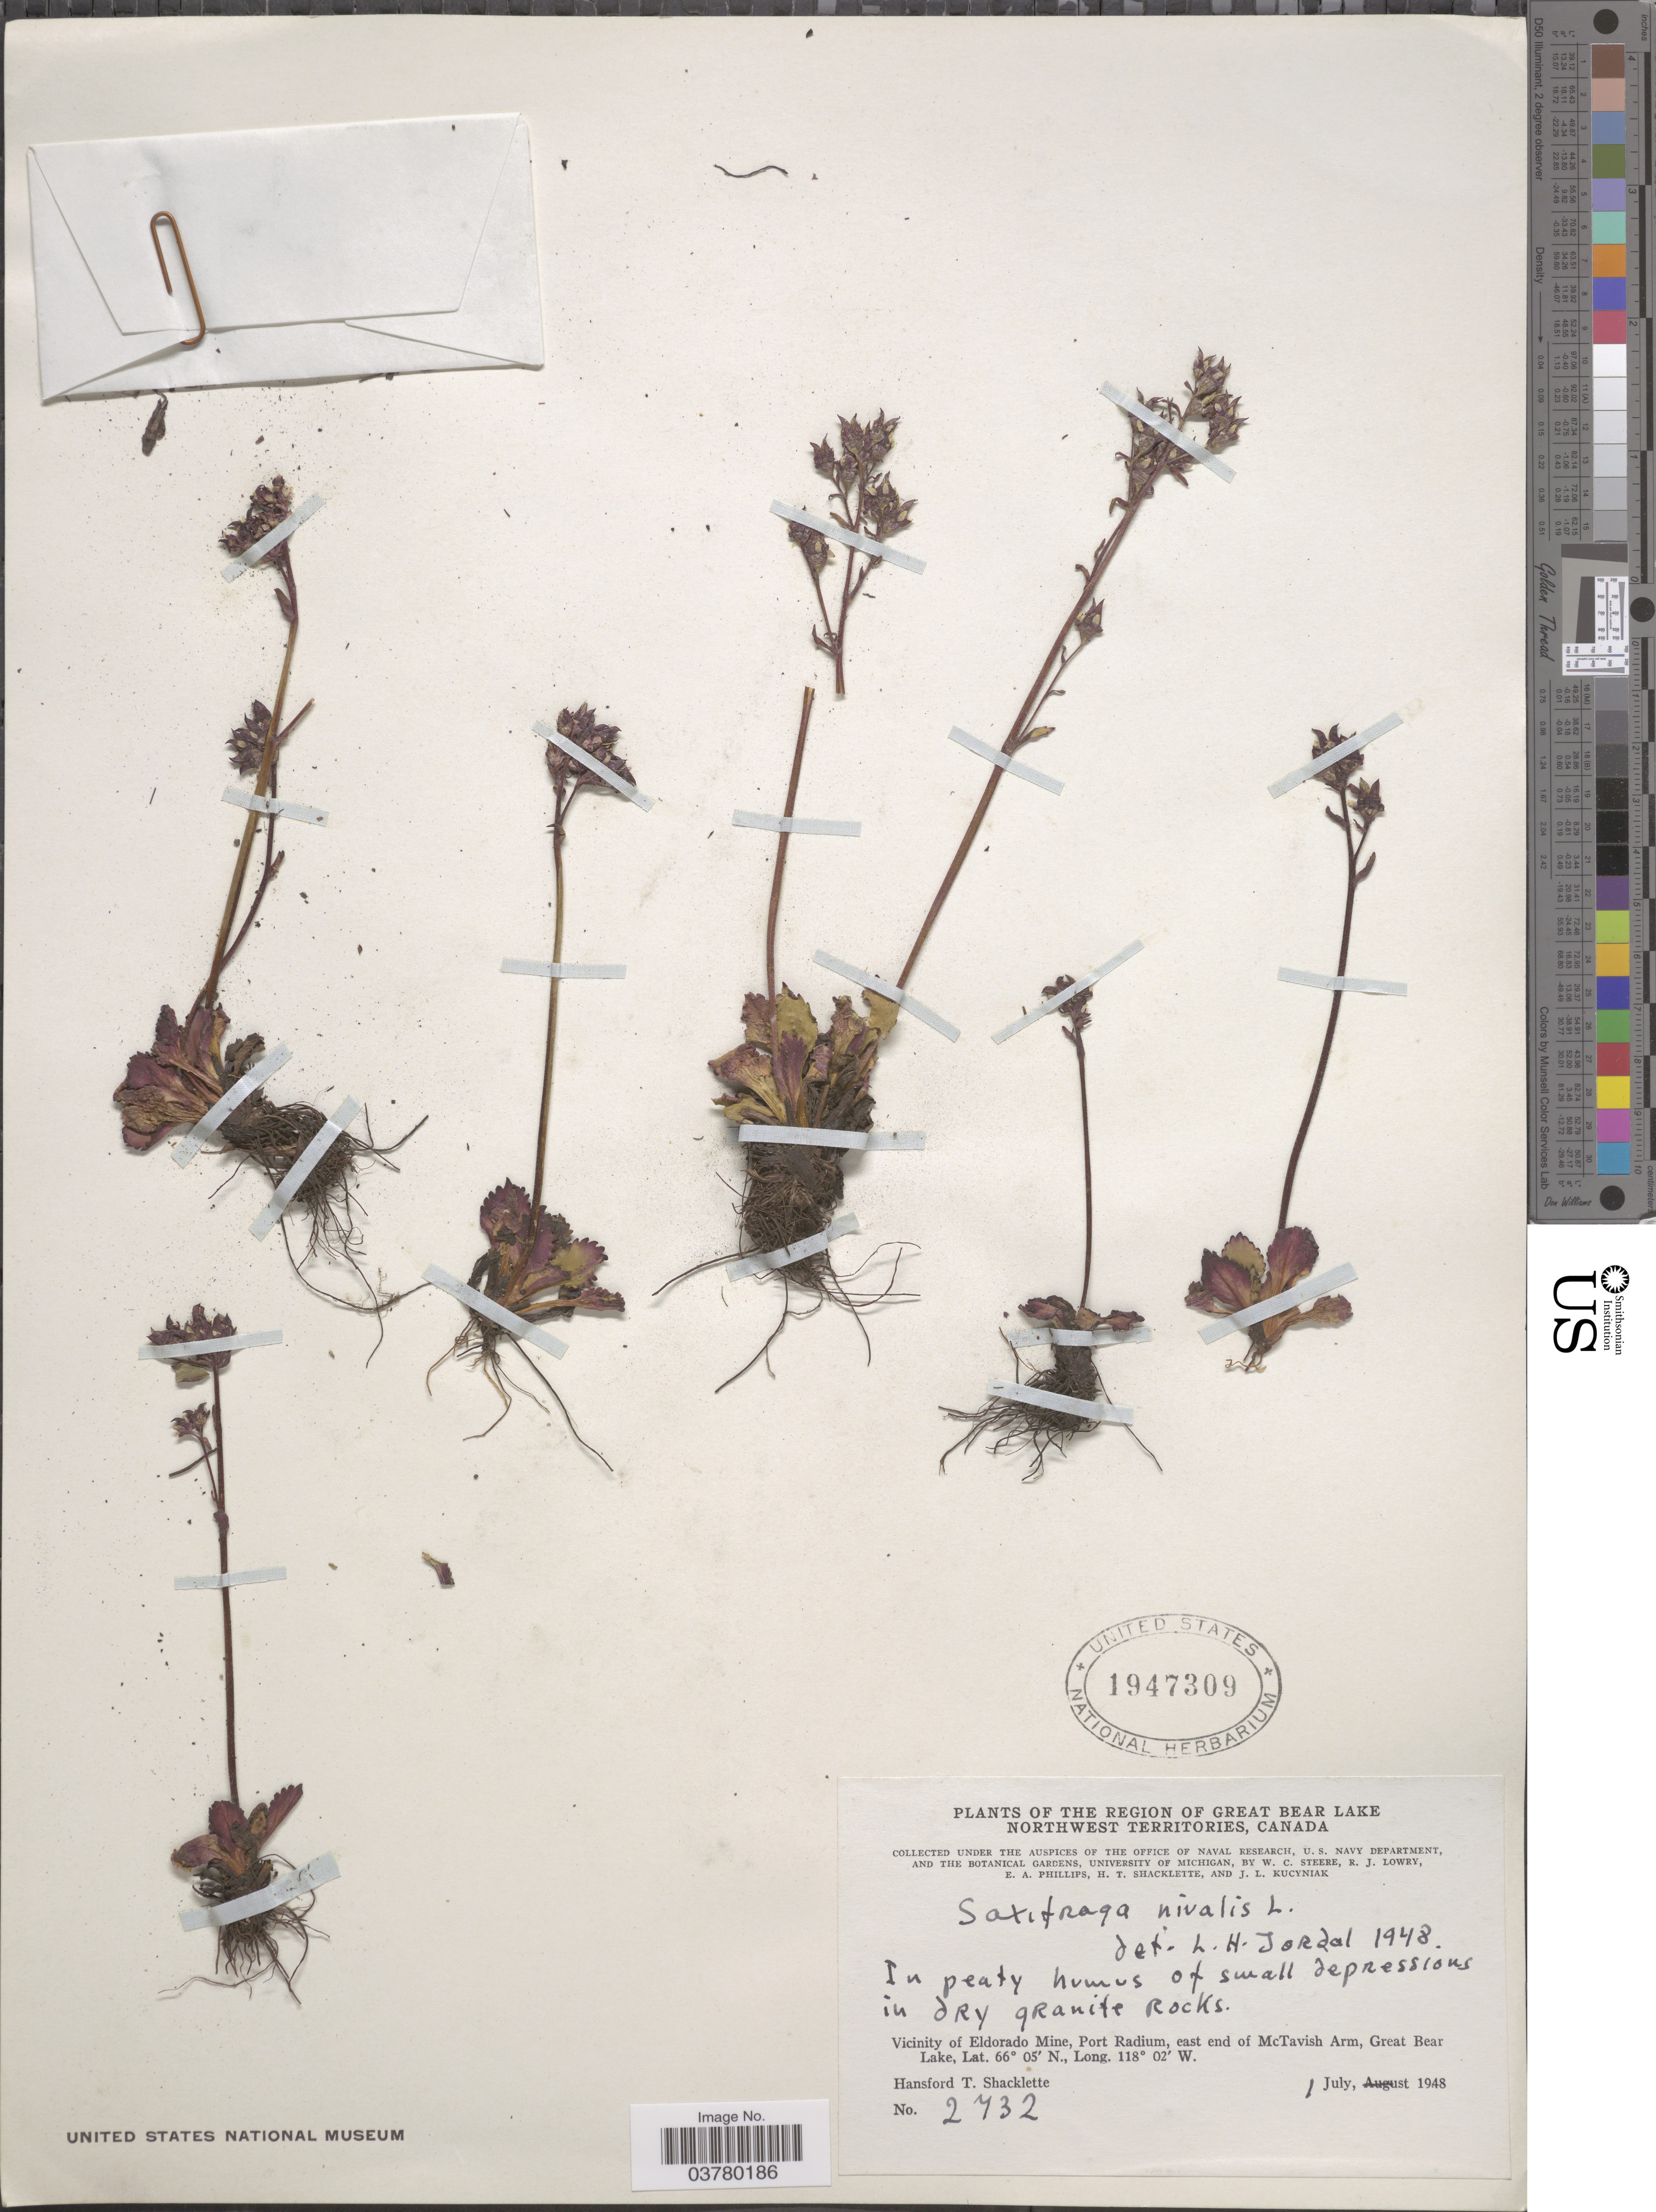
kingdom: Plantae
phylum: Tracheophyta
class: Magnoliopsida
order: Saxifragales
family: Saxifragaceae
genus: Micranthes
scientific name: Micranthes nivalis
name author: (L.) Small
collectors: H. Shacklette, W. C. Steere, R. Lowry, E. Phillips & J. Kucyniak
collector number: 2732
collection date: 1948-07-01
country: Canada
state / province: Northwest Territories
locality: The Region of Great Bear Lake. Vicinity of Eldorado Mine, Port Radium, east end of McTavish Arm, Great Bear Lake.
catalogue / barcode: US 1947309